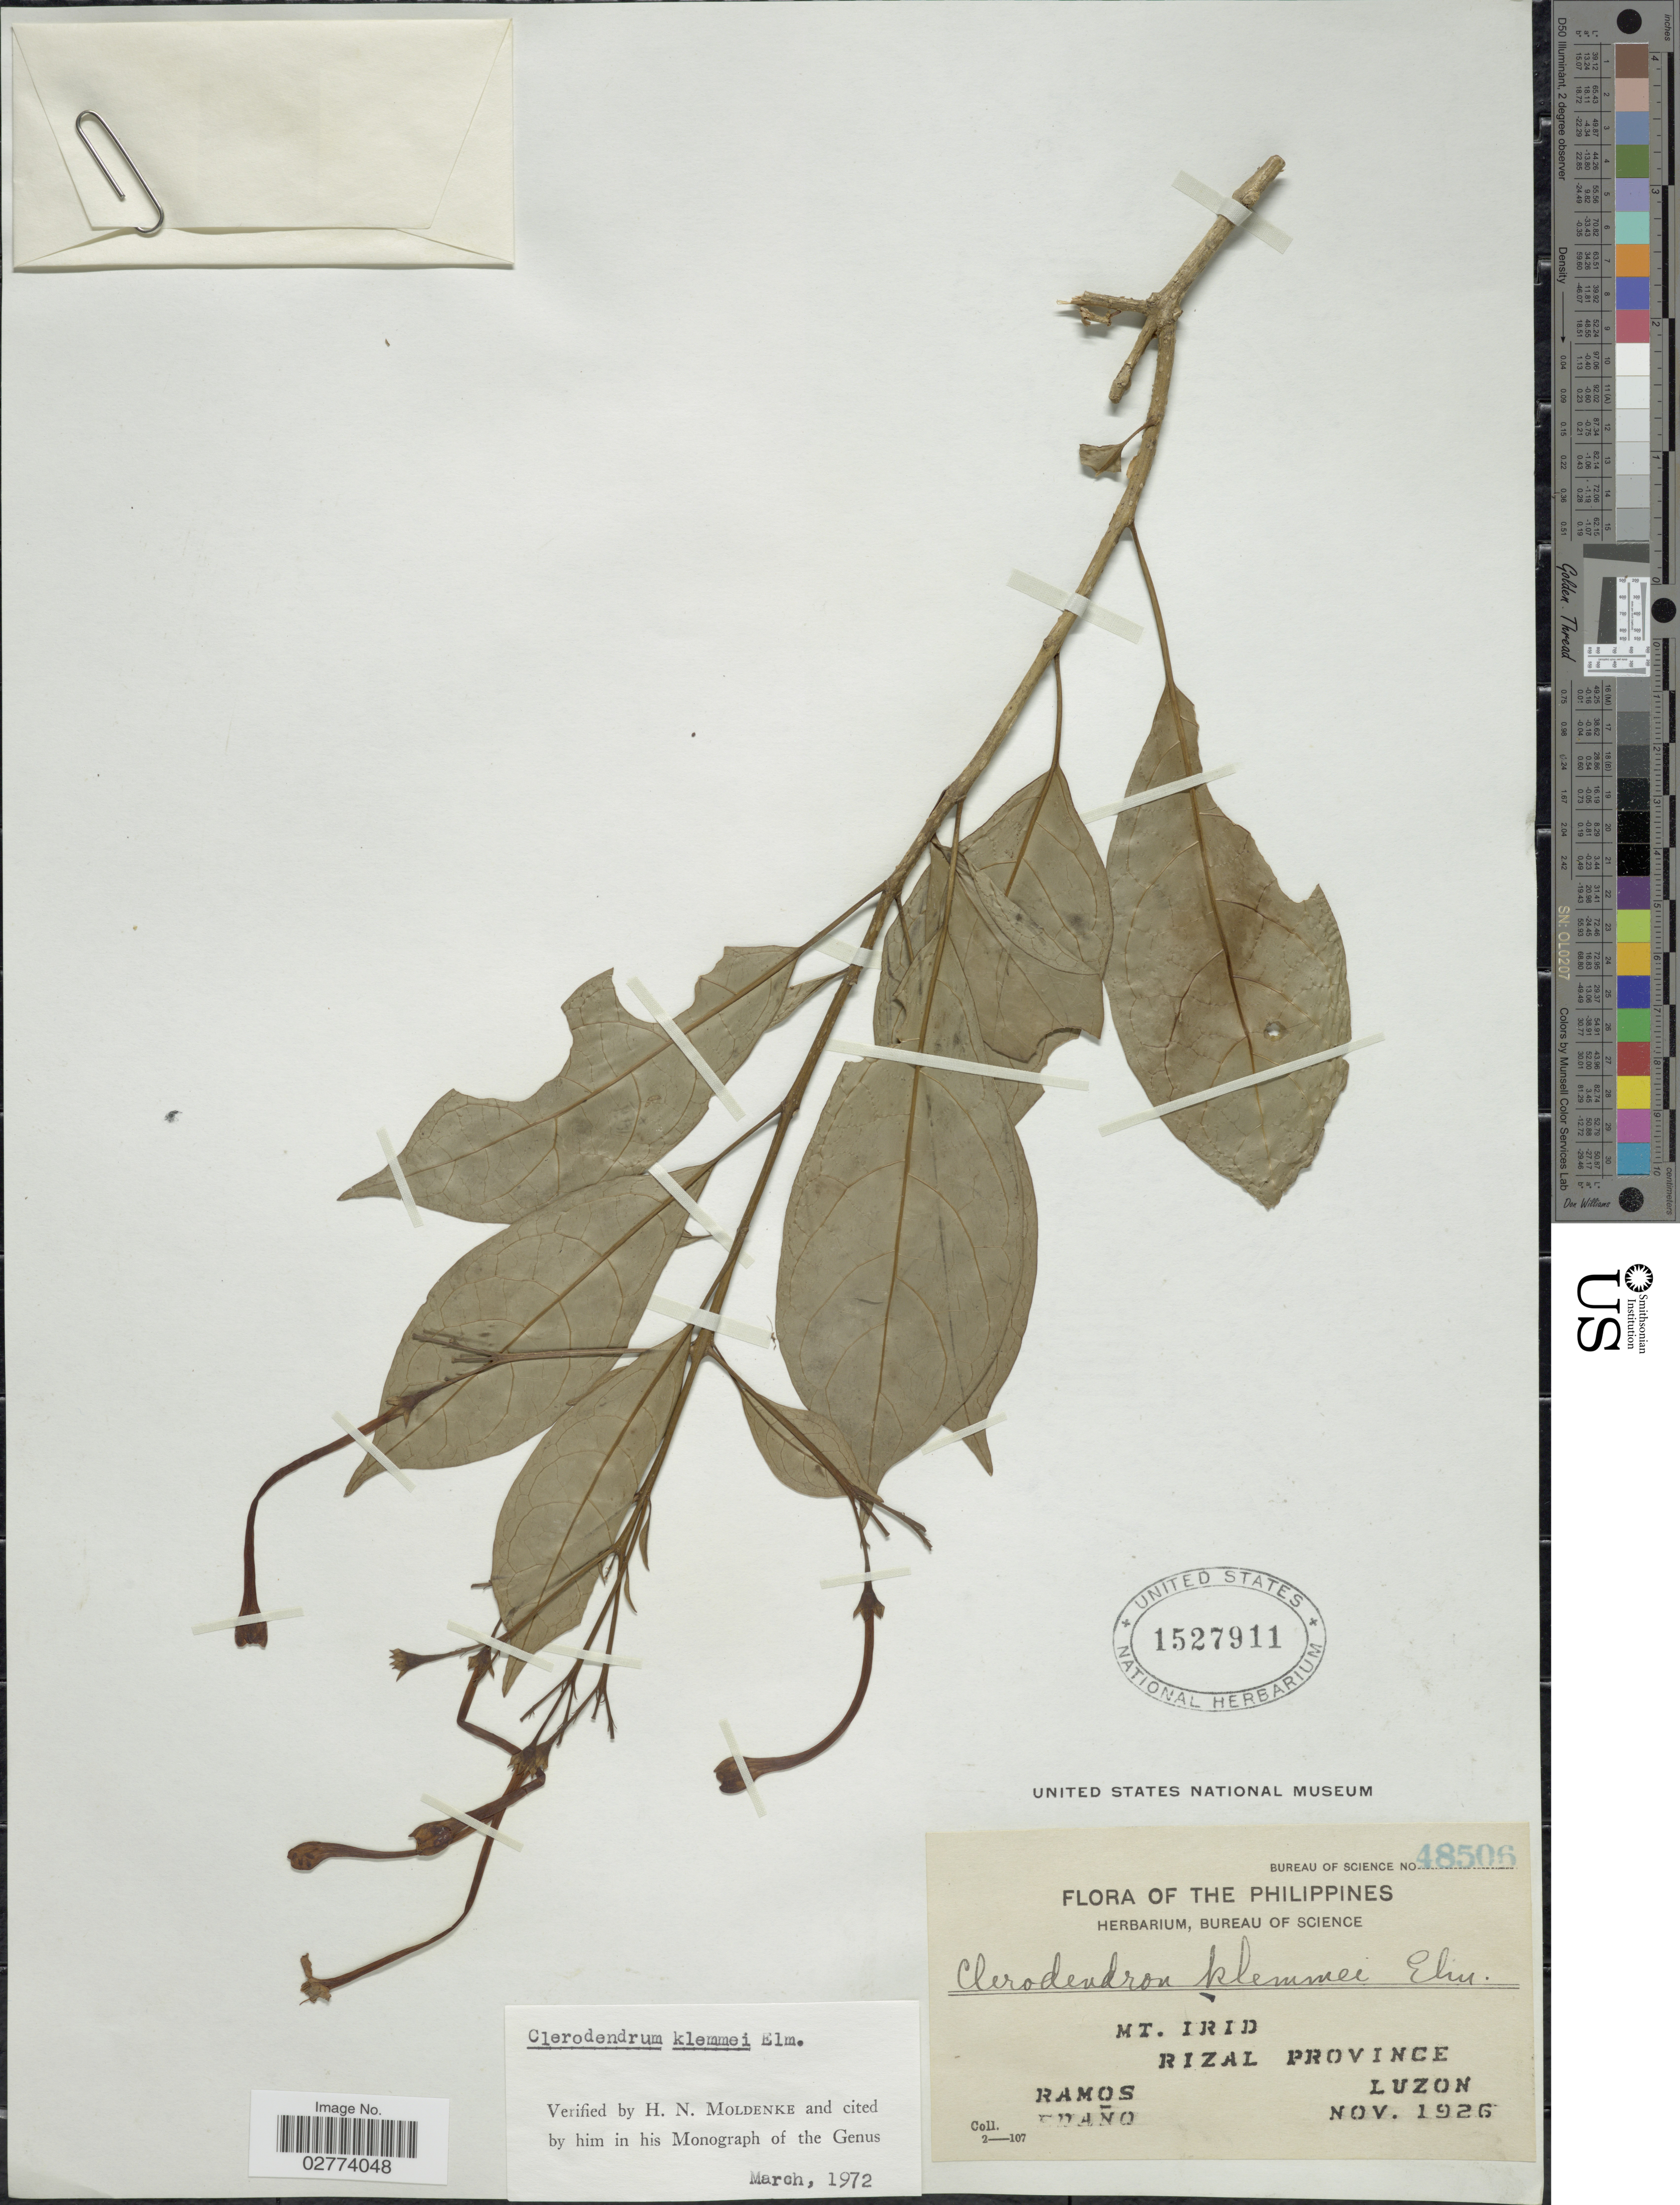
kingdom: Plantae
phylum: Tracheophyta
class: Magnoliopsida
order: Lamiales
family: Lamiaceae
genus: Clerodendrum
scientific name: Clerodendrum klemmei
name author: Elmer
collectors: -. Ramos & -. Edano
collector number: Bureau of Science 48506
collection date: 1926-11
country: Philippines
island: Luzon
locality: Mt. Irid, Rizal Province, Luzon.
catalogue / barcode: US 1527911